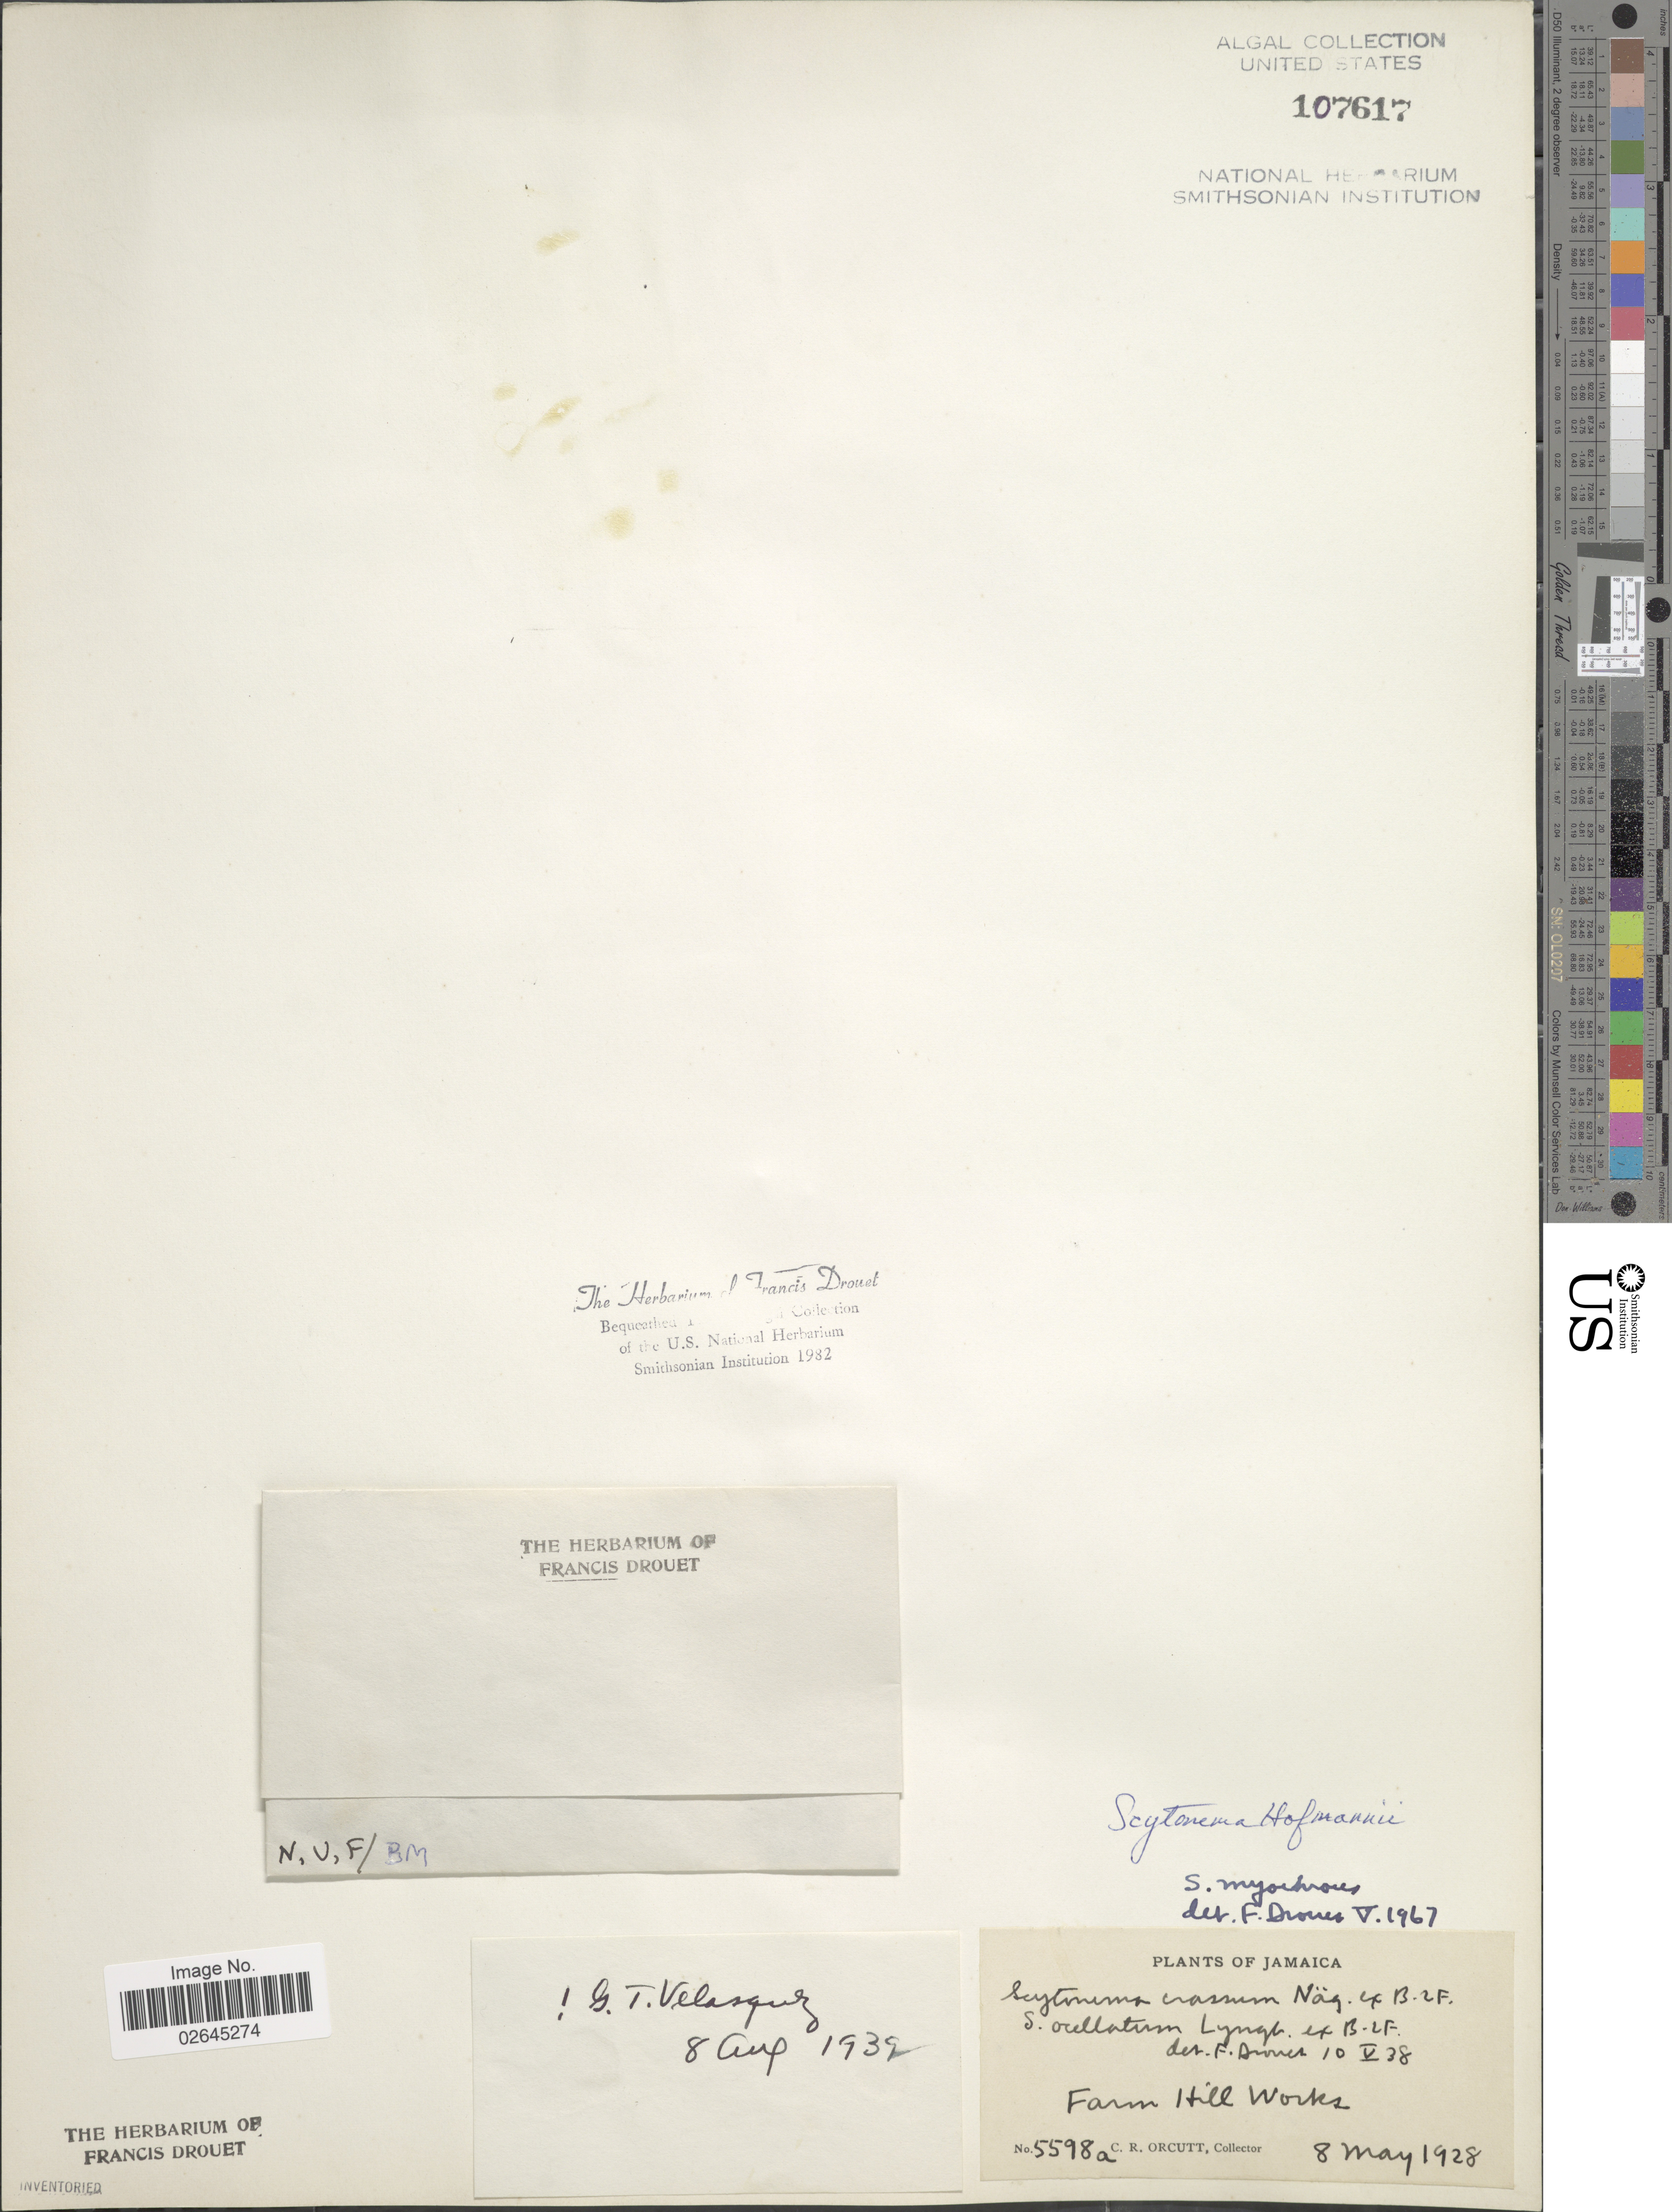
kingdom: Bacteria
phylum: Cyanobacteria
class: Cyanobacteriia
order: Cyanobacteriales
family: Scytonemataceae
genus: Scytonema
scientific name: Scytonema hofmannii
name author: C. Agardh ex Bornet & Flahault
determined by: Drouet, F. E.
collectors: C. R. Orcutt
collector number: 5598a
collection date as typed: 08 May 1928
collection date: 1928-05-08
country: Jamaica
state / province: Saint Thomas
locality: Farm hill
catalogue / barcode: US 107617